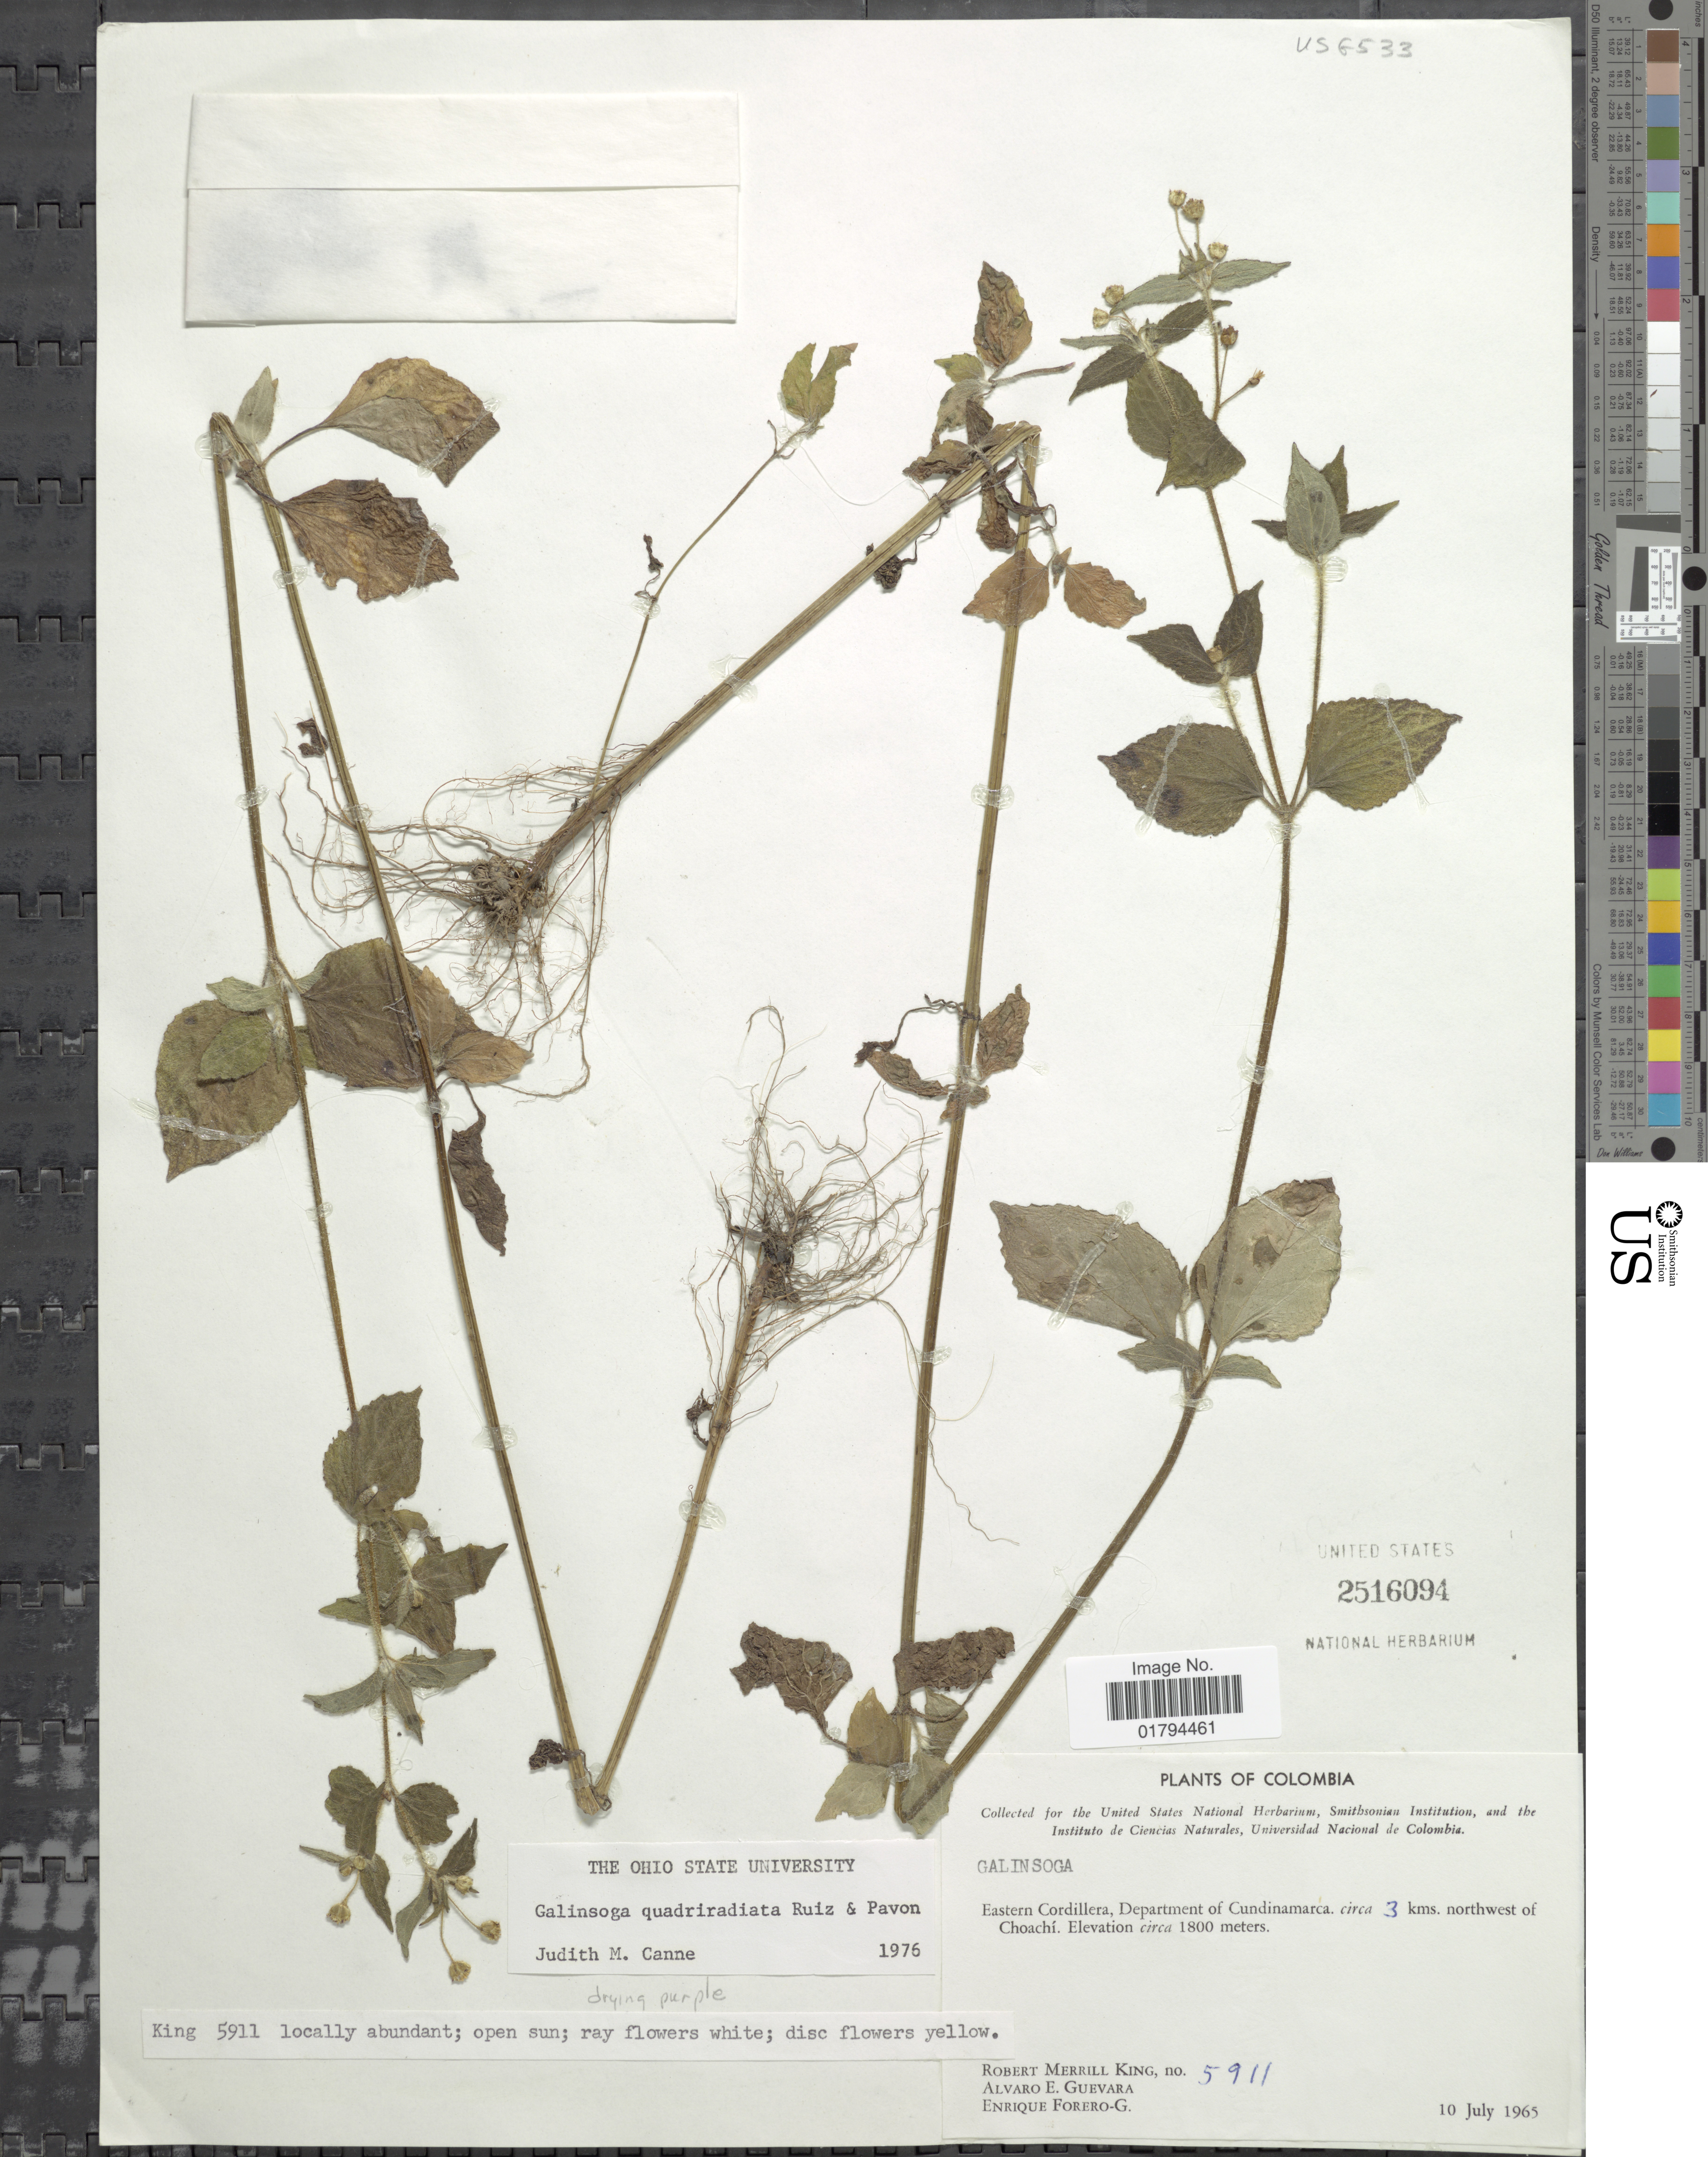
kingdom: Plantae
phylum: Tracheophyta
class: Magnoliopsida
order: Asterales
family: Asteraceae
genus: Galinsoga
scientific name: Galinsoga quadriradiata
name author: Ruiz & Pav.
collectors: R. M. King, A. E. Guevara & E. Forero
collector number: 5911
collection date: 1965-07-10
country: Colombia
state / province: Cundinamarca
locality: Eastern Cordillera, circa 1kms. north of Guasca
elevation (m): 2700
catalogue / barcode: US 2515978